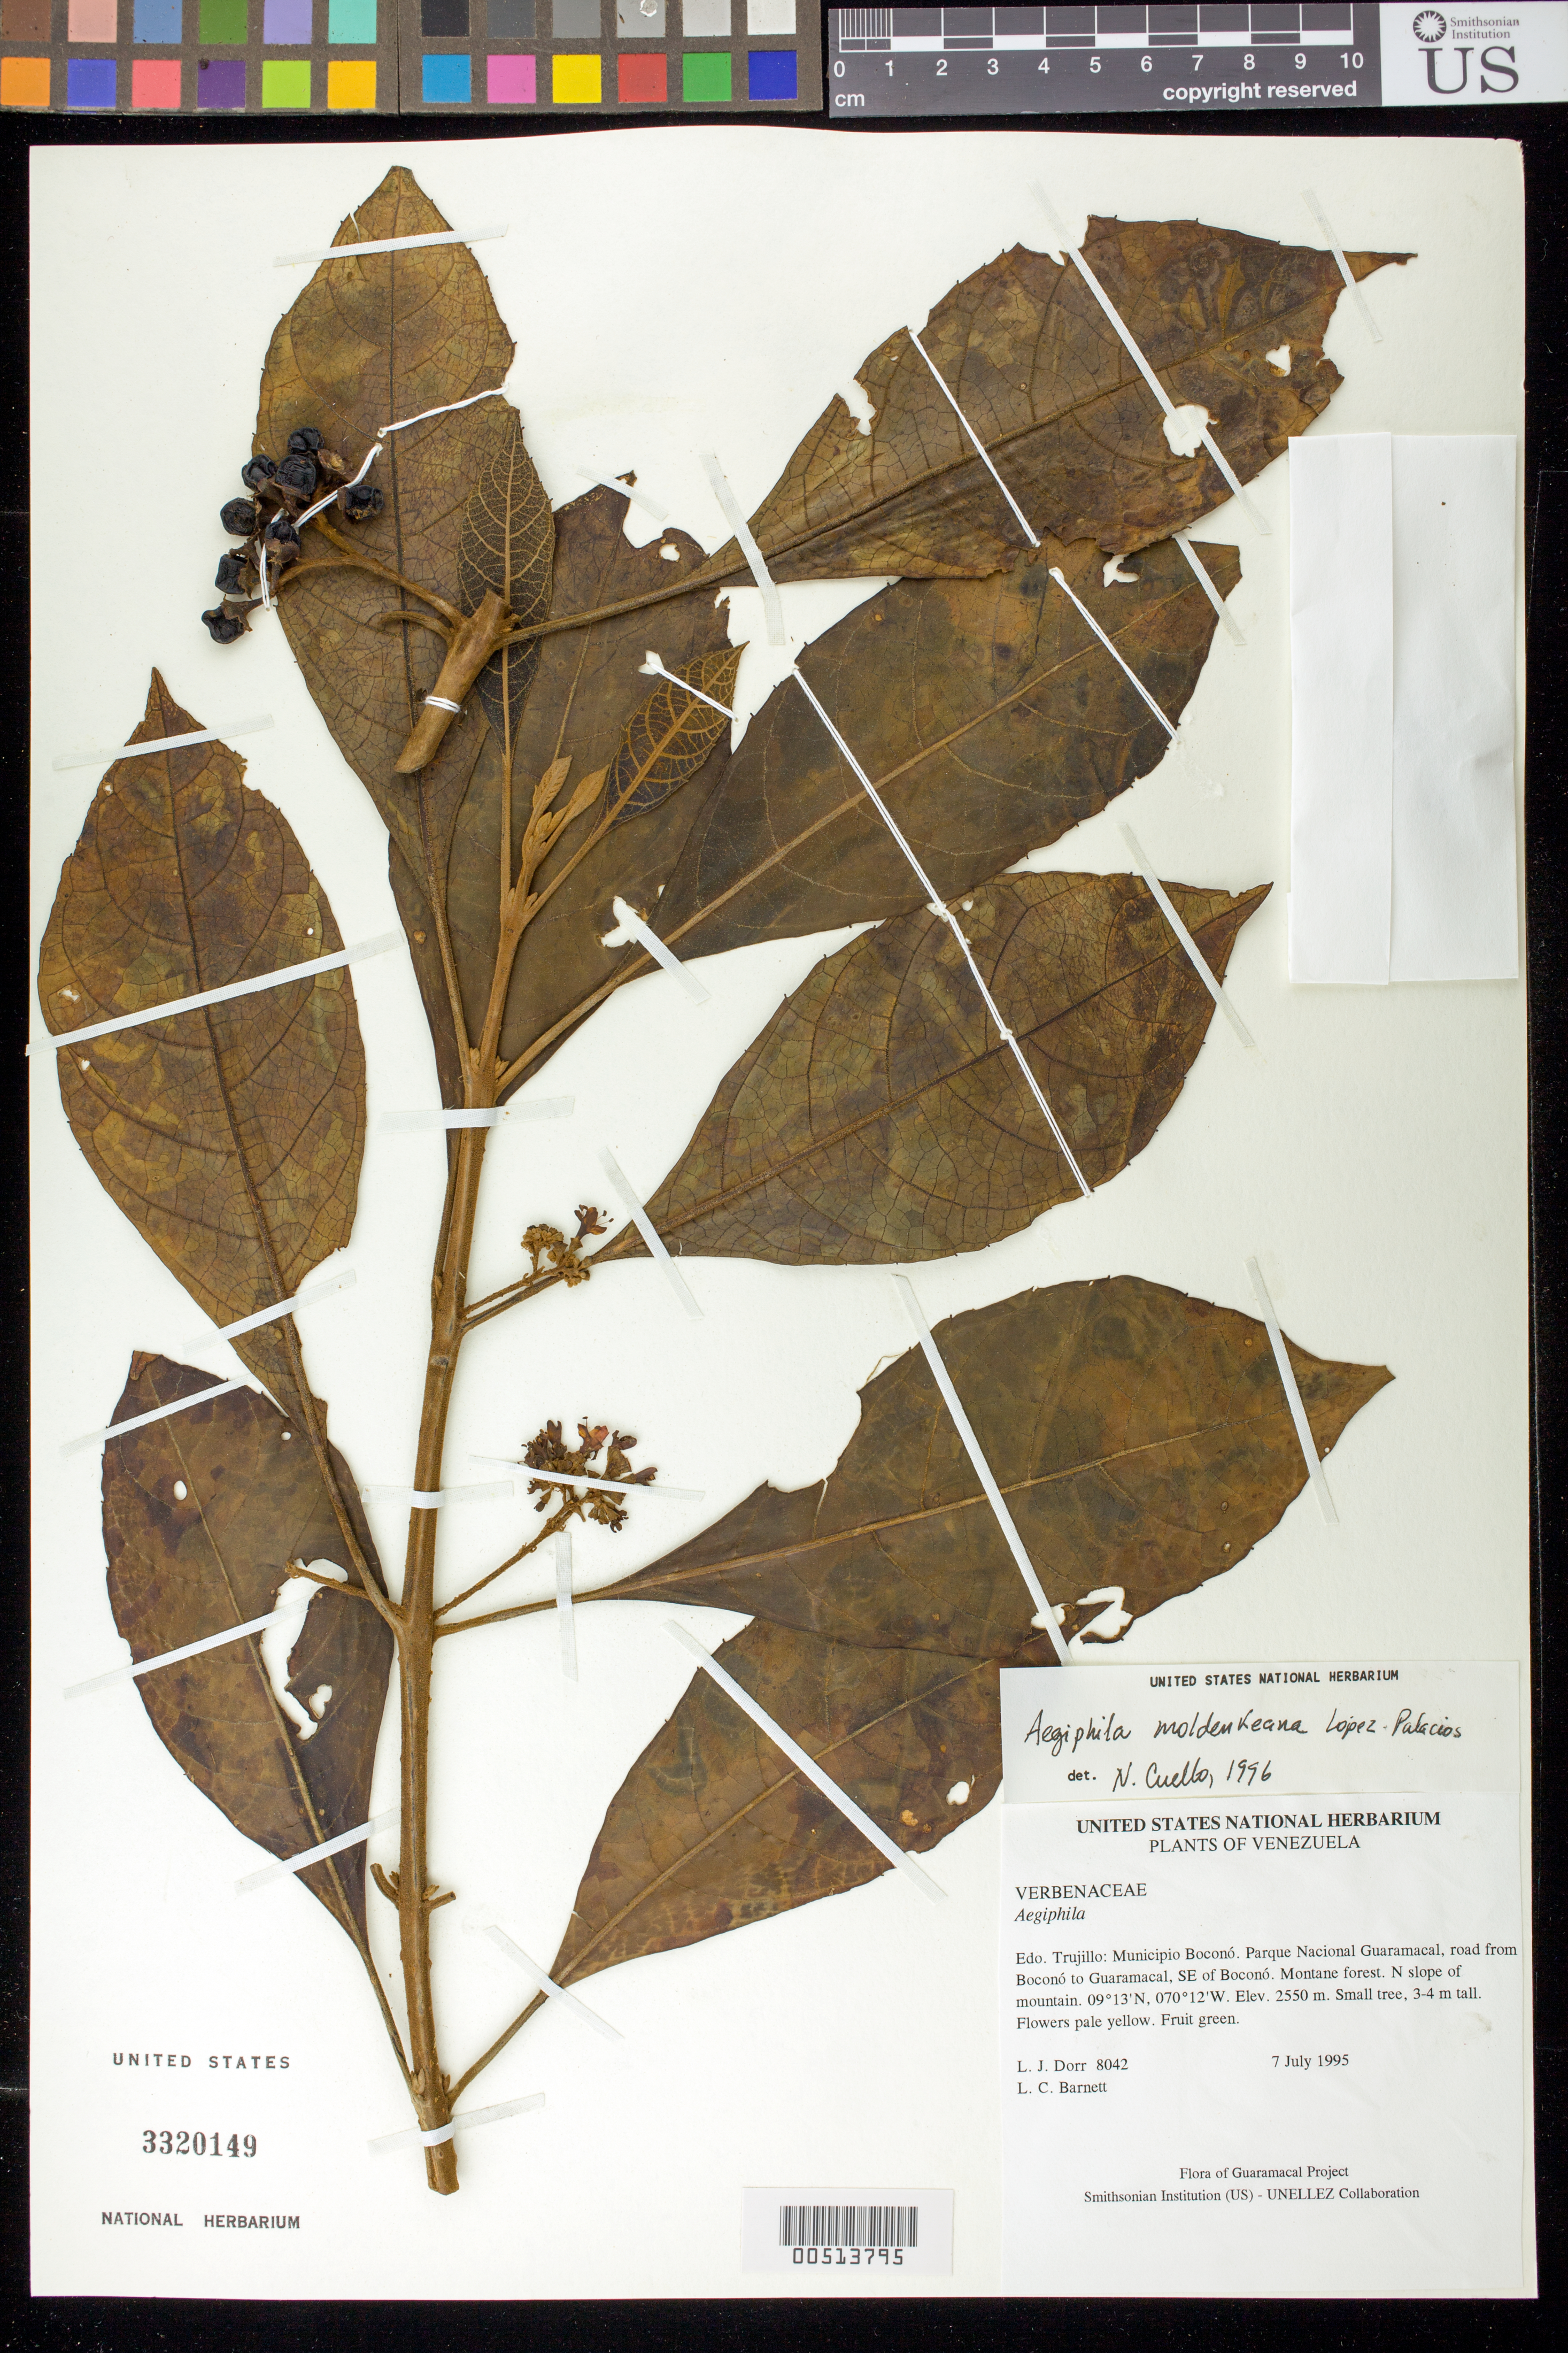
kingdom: Plantae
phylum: Tracheophyta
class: Magnoliopsida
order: Lamiales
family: Lamiaceae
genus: Aegiphila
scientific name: Aegiphila moldenkeana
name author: López-Pal.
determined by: Cuello, Nidia L.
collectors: L. J. Dorr & L. C. Barnett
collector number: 8042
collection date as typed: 07 Jul 1995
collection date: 1995-07-07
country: Venezuela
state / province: Trujillo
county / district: Boconó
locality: Parque Nacional Guaramacal, road from Boconó to Guaramacal, SE of Boconó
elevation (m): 2550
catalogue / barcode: US 3320149